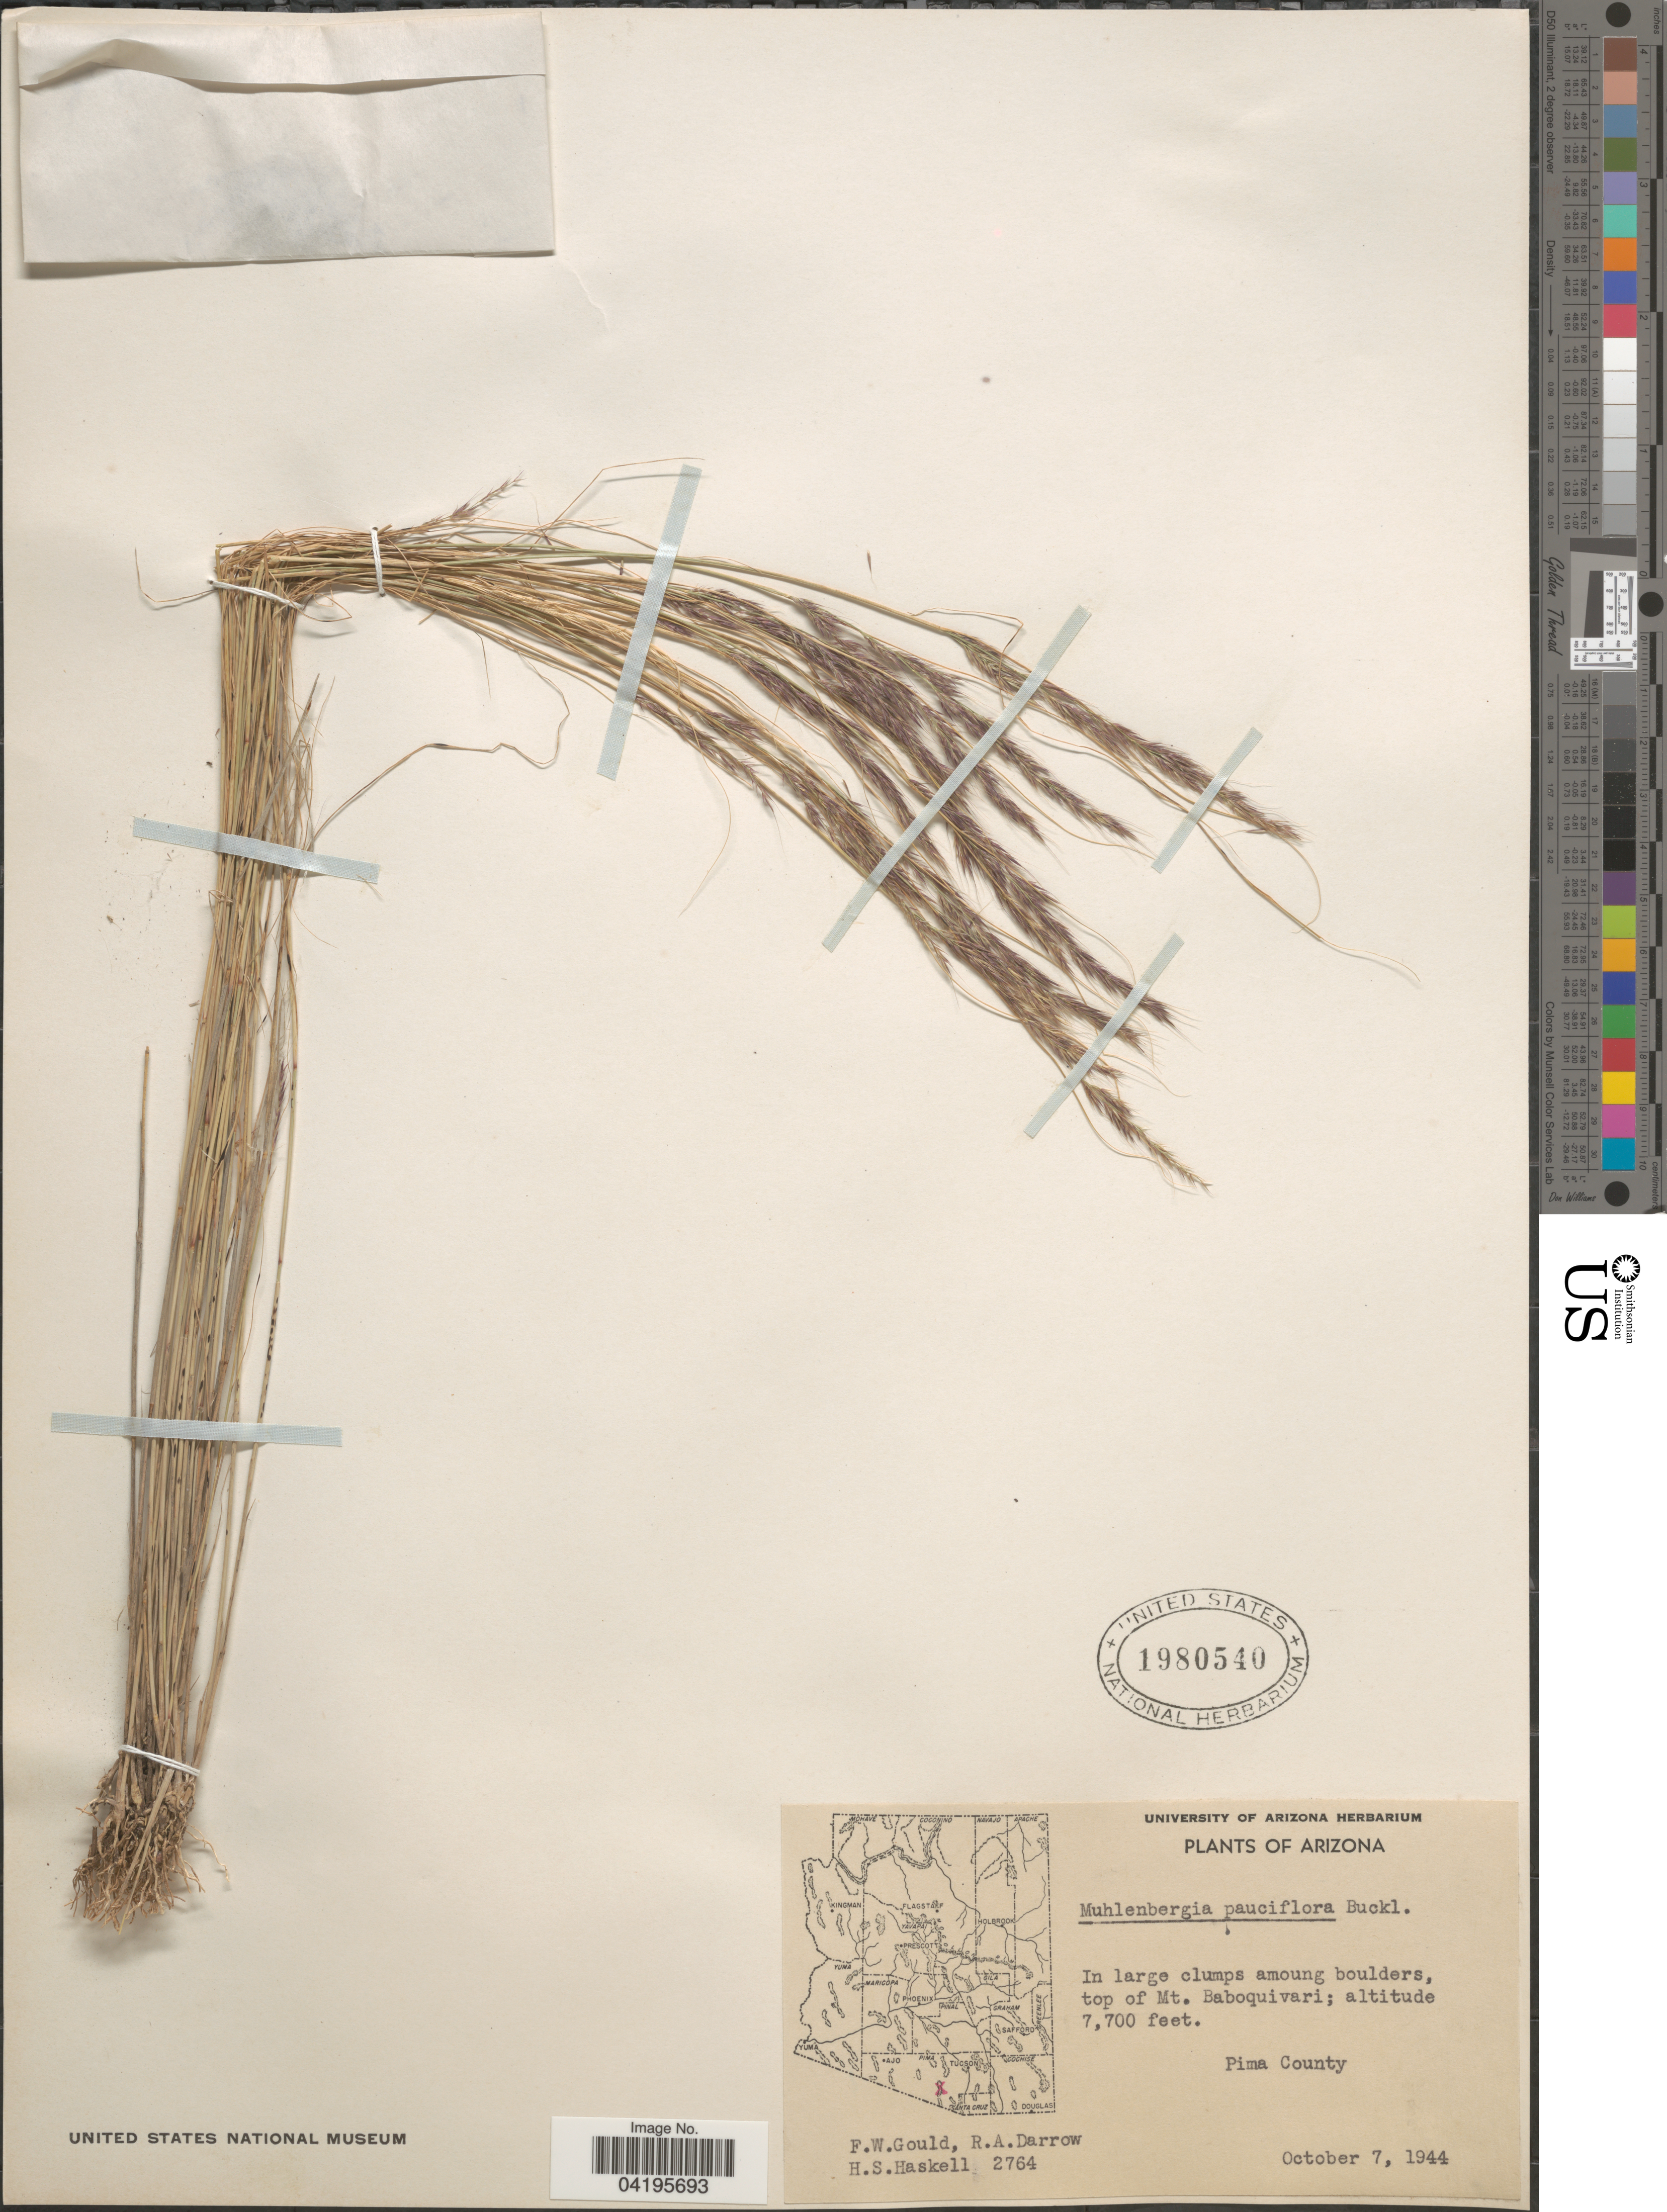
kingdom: Plantae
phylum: Tracheophyta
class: Liliopsida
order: Poales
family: Poaceae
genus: Muhlenbergia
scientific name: Muhlenbergia pauciflora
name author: Buckley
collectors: F. W. Gould, R. A. Darrow & H. Haskell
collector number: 2764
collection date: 1944-10-07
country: United States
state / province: Arizona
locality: Top of Mt. Baboquivari. Pima County.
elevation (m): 2347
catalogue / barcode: US 1980540